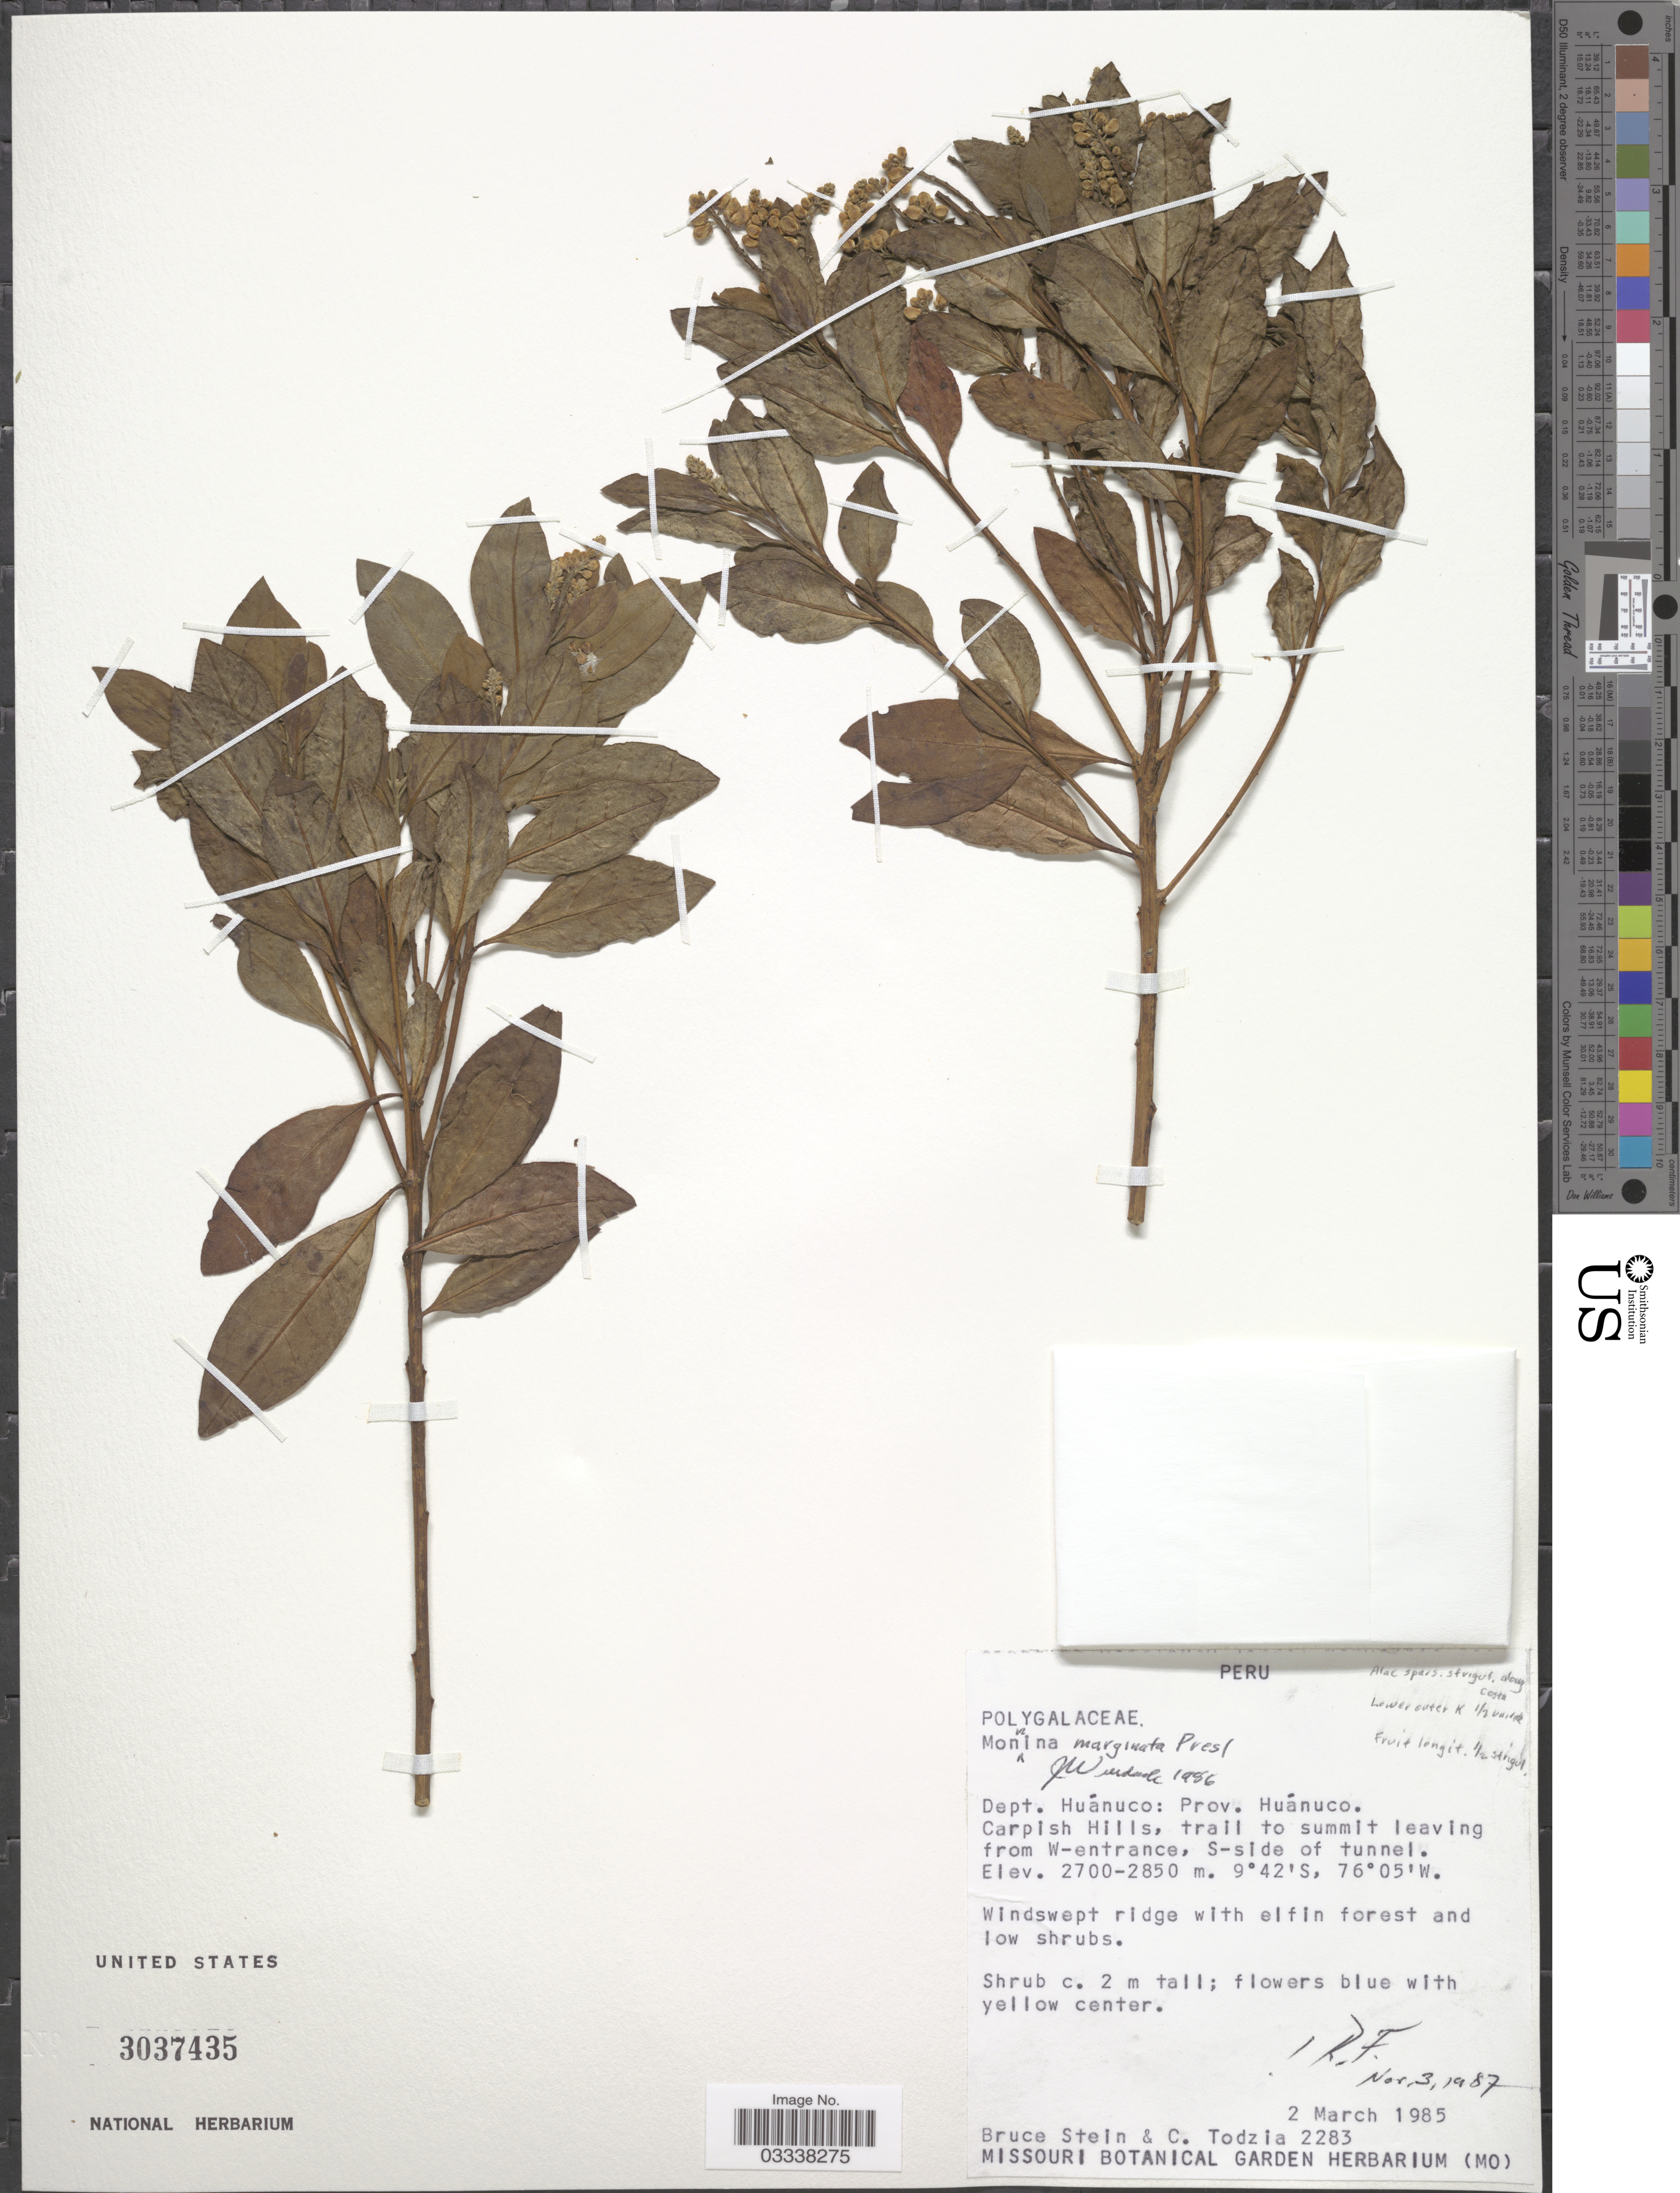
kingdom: Plantae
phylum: Tracheophyta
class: Magnoliopsida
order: Fabales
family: Polygalaceae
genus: Monnina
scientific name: Monnina marginata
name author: C. Presl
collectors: B. A. Stein & C. A. Todzia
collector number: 2283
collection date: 1985-03-02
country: Peru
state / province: Huánuco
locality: Dept. Huánuco: Prov. Huánuco. Carpish Hills, trail to summit leaving from W-entrance, S-side of tunnel.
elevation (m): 2700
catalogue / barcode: US 3037435